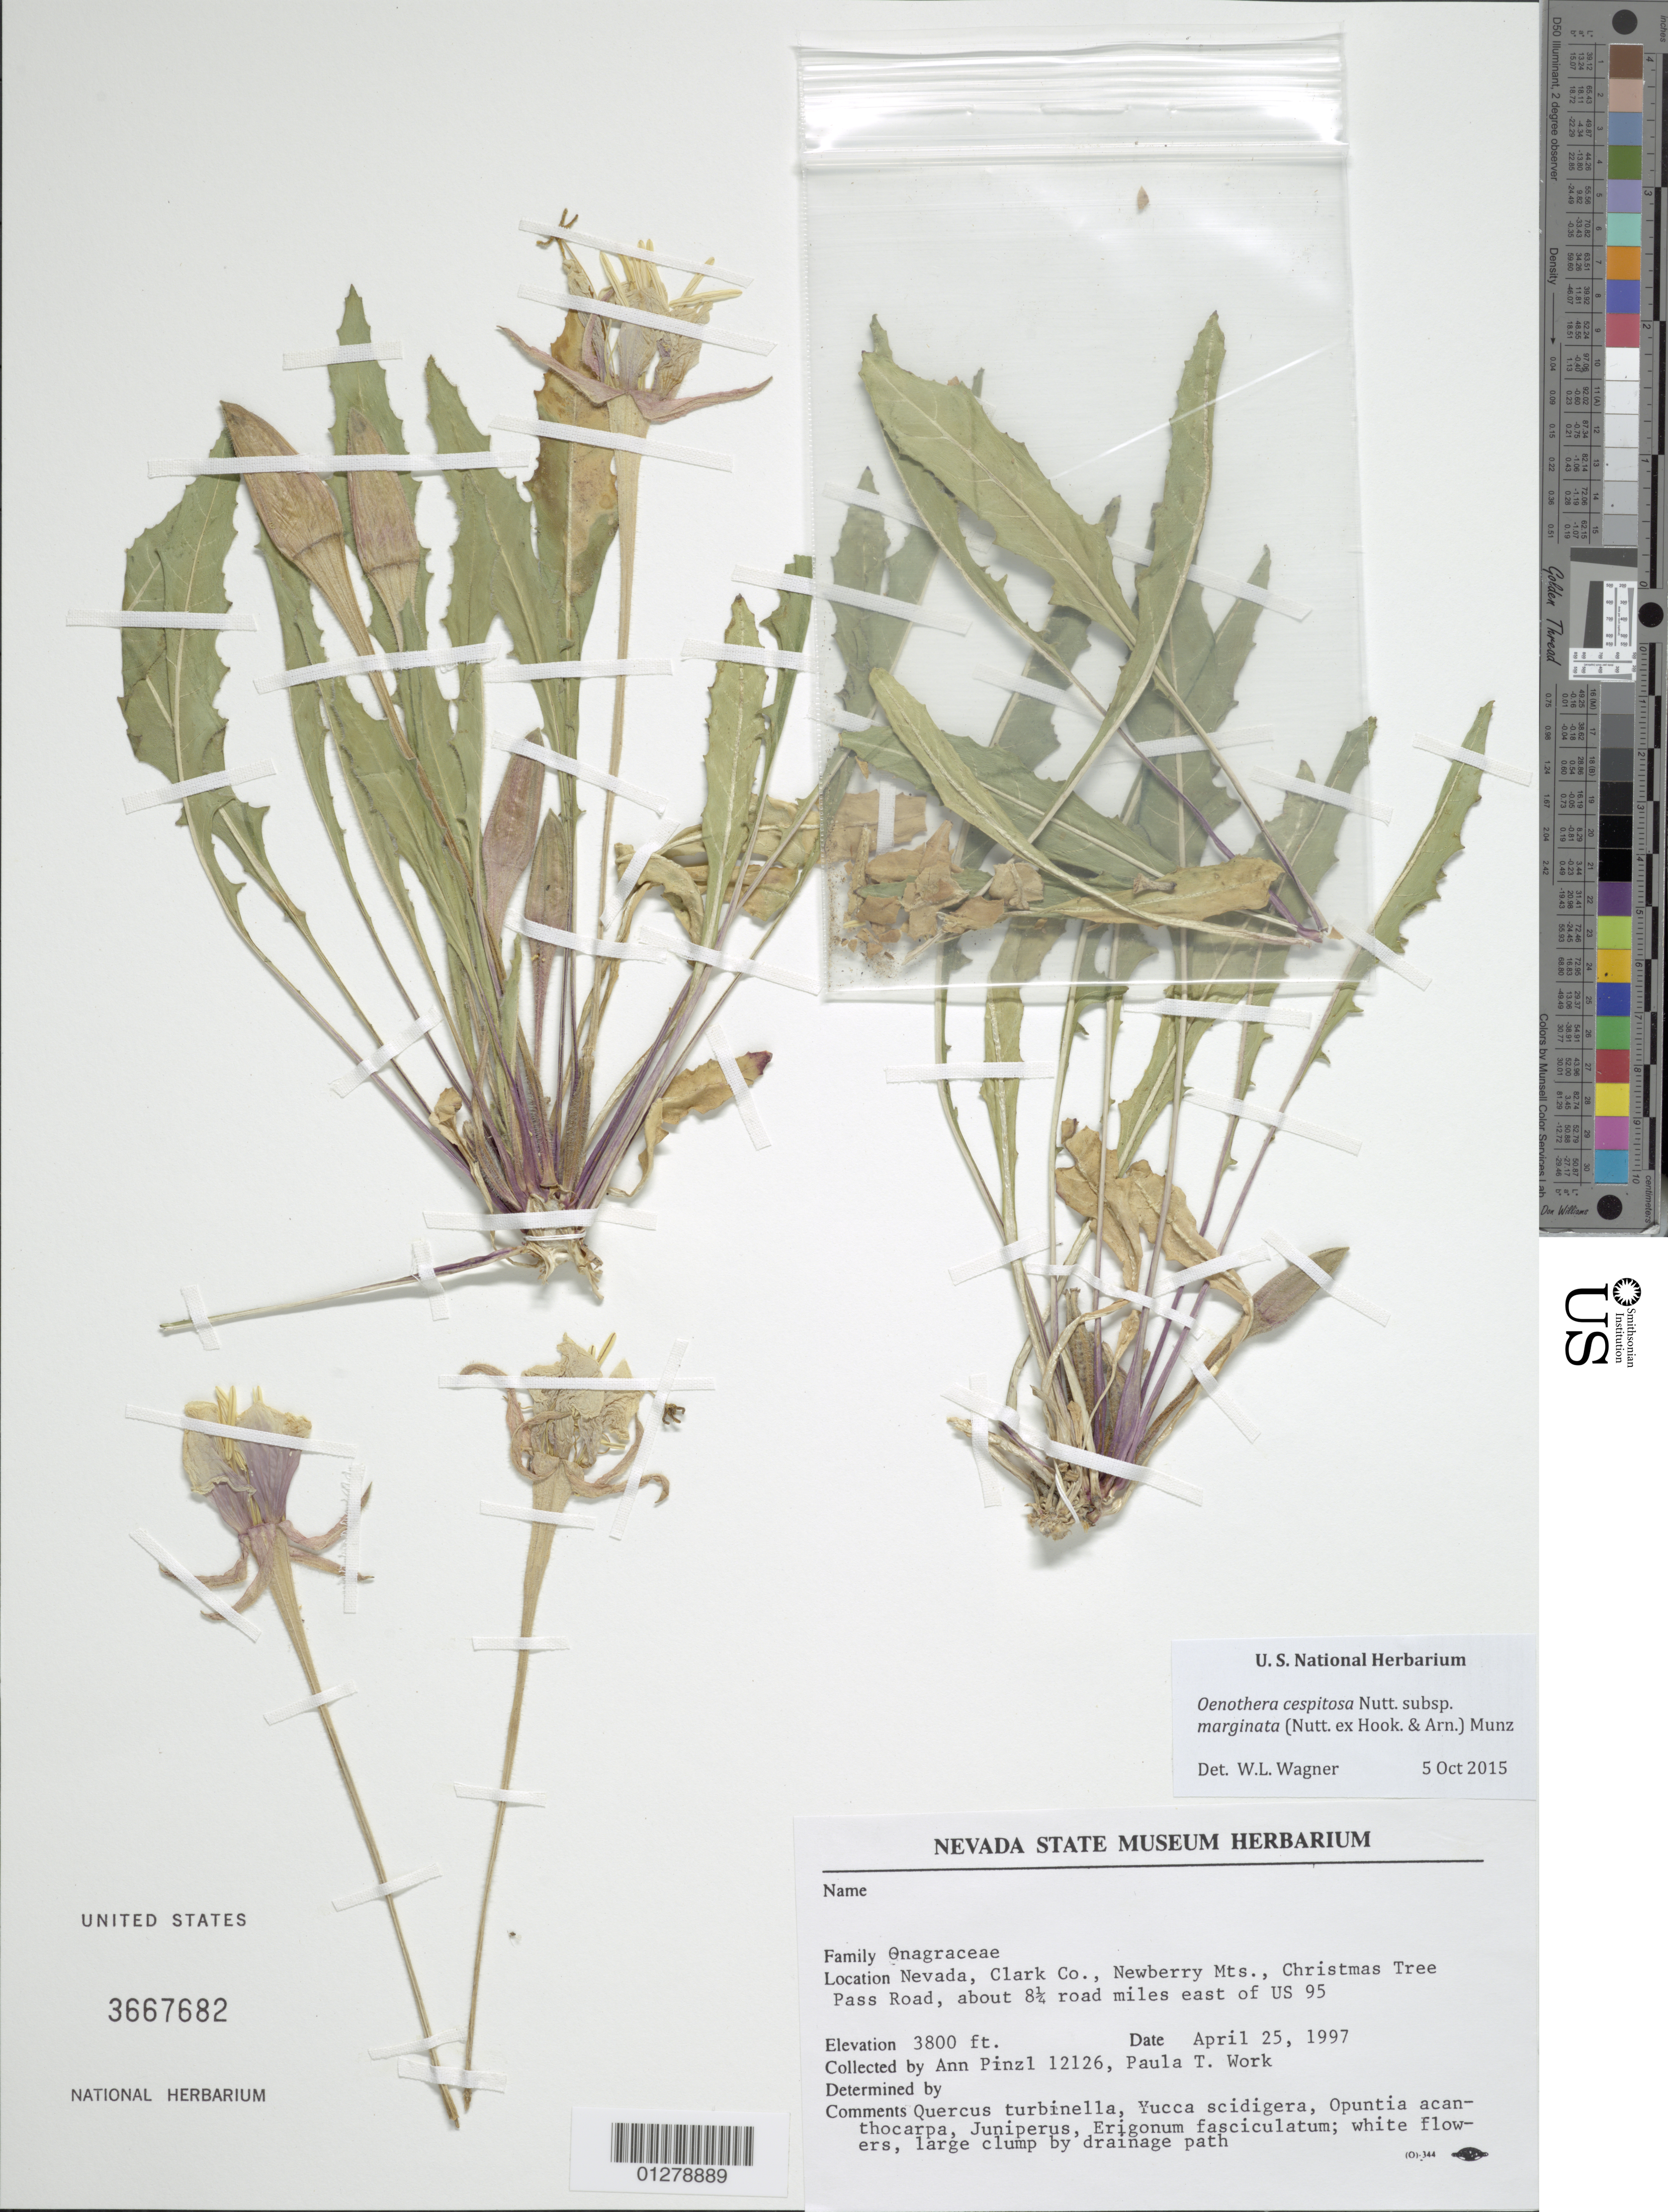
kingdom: Plantae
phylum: Tracheophyta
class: Magnoliopsida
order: Myrtales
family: Onagraceae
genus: Oenothera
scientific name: Oenothera cespitosa subsp. marginata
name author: (Nutt. ex Hook. & Arn.) Munz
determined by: Wagner, W. L., (BOT), Smithsonian Institution - National Museum of Natural History (UNITED STATES)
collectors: A. Pinzl & P. Work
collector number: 12126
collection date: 1997-04-25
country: United States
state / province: Nevada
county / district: Clark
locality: Newberry Mts., Christmas Tree Pass Road, about 8.25 miles east of US 95.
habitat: Drainage path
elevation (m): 1158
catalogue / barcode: US 3667682